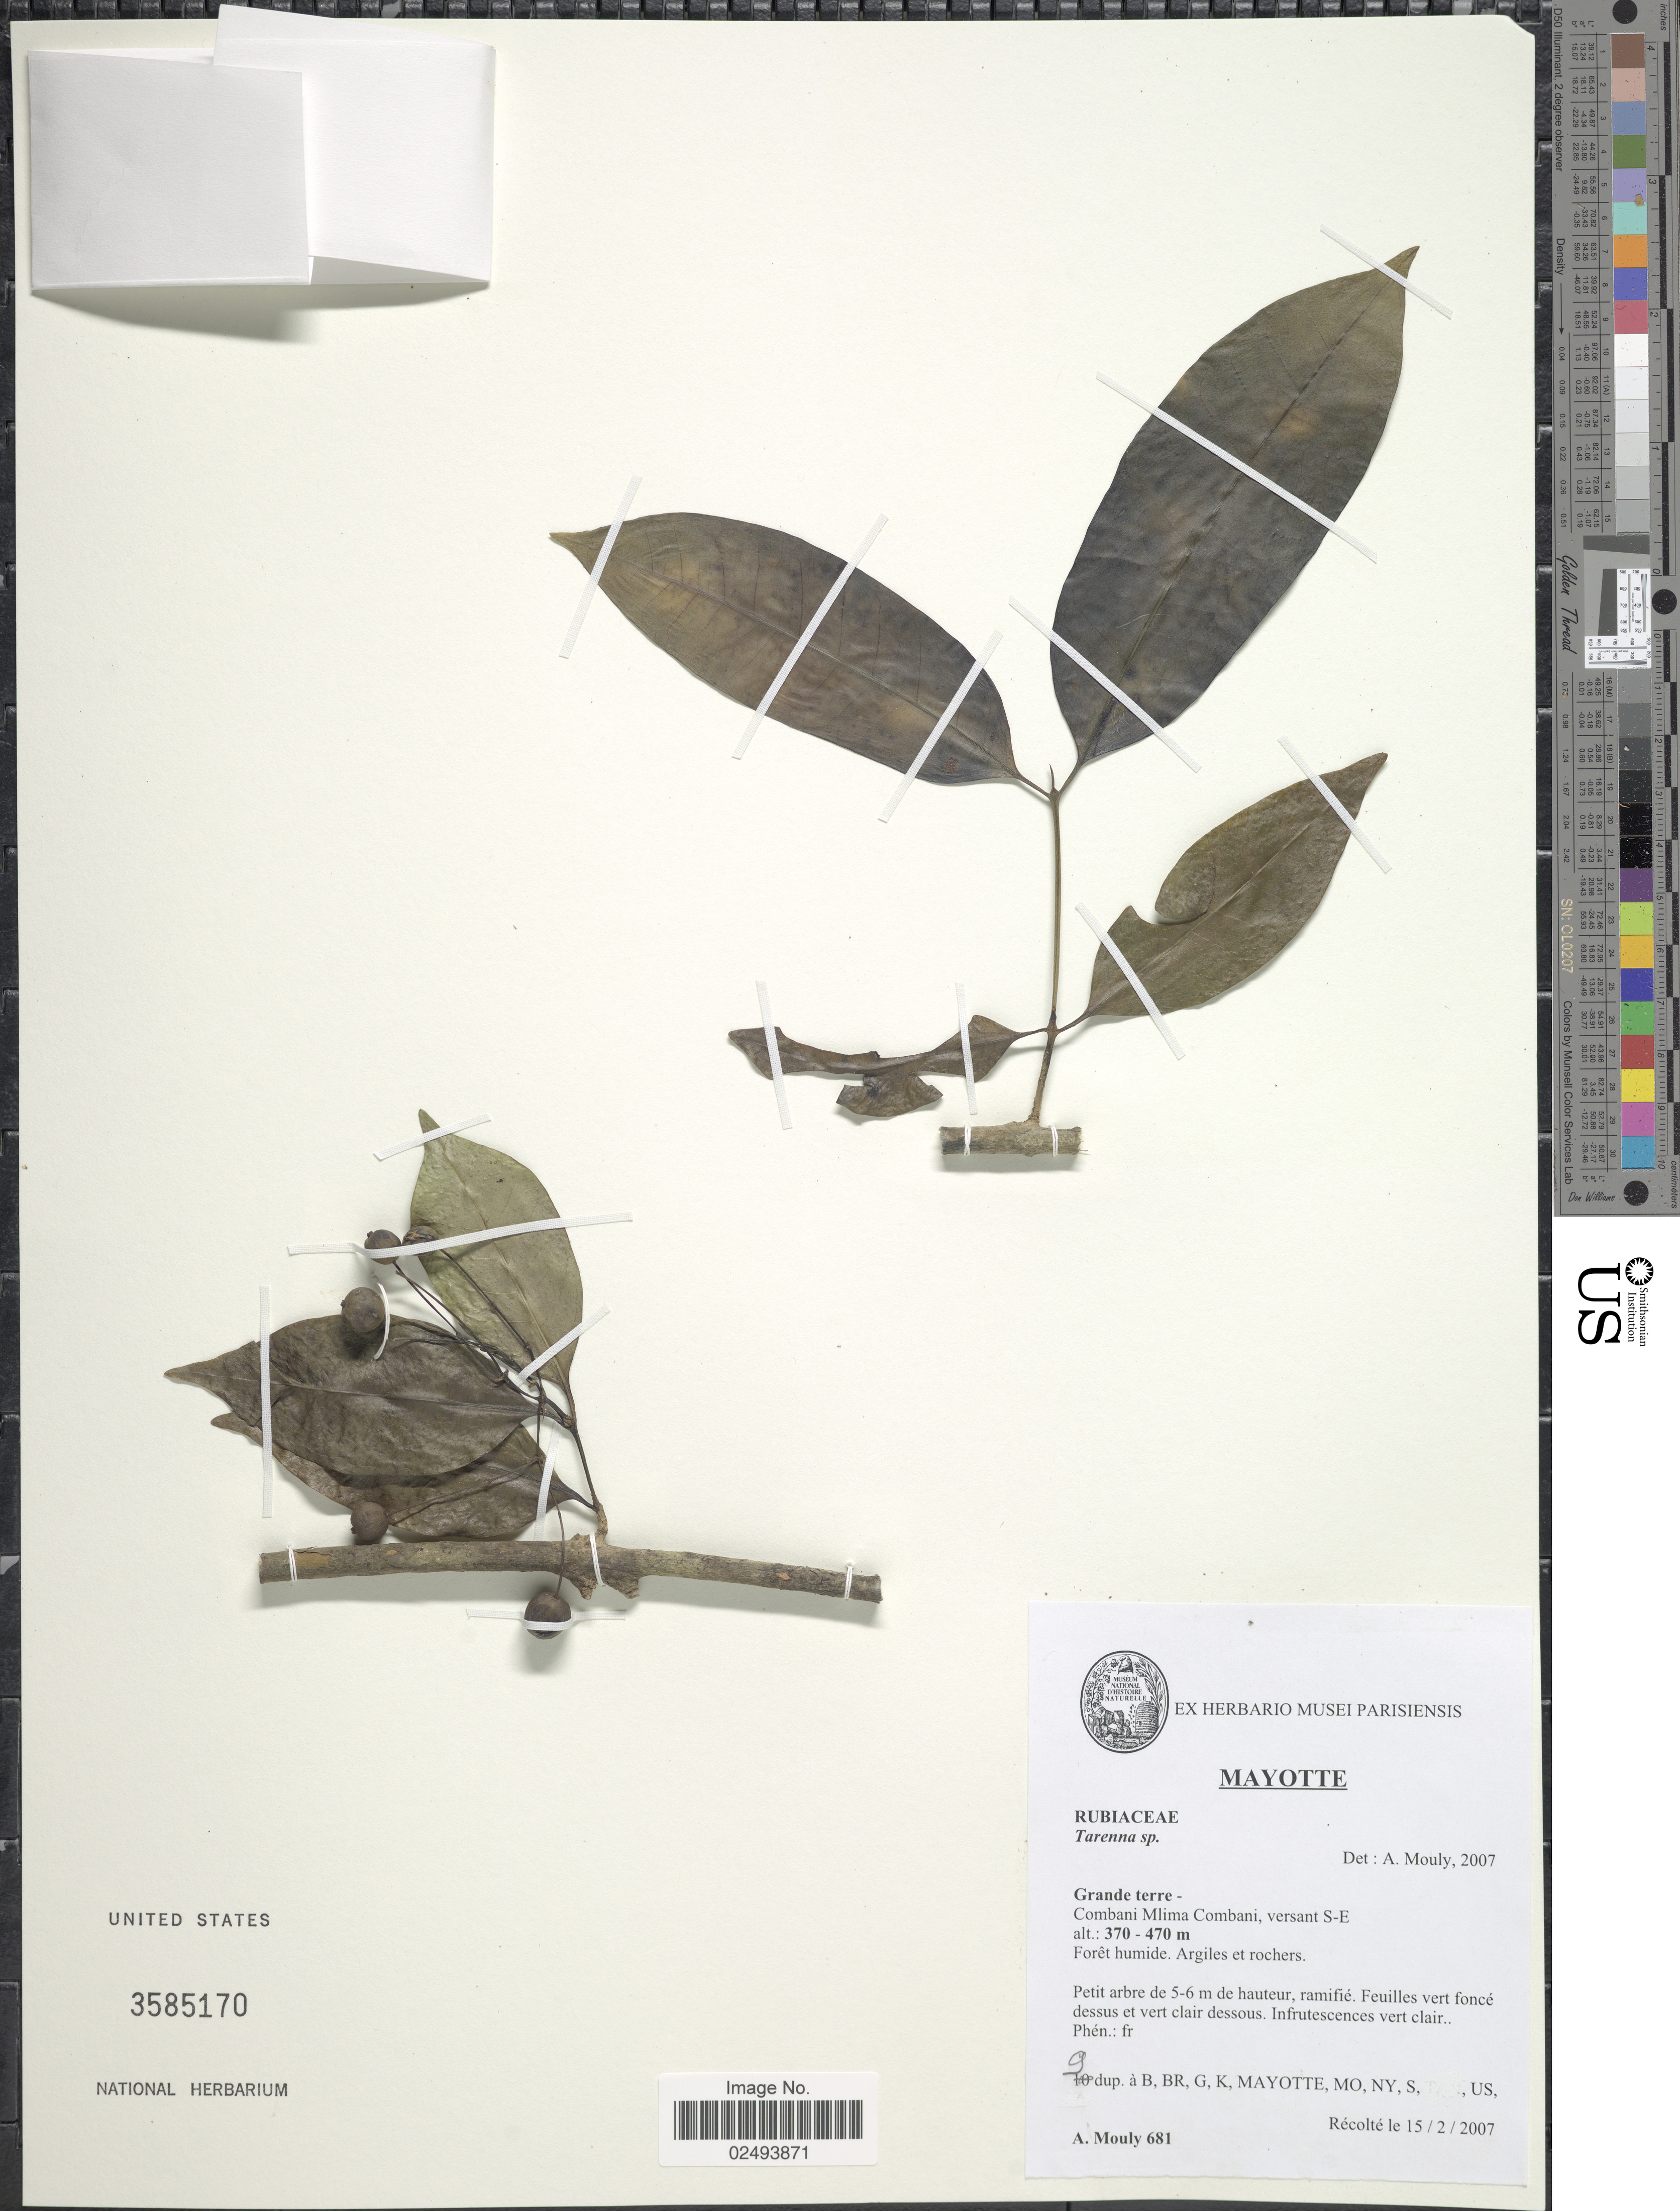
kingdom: Plantae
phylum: Tracheophyta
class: Magnoliopsida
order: Gentianales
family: Rubiaceae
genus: Tarenna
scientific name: Tarenna sp.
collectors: A. Mouly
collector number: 681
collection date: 2007-02-15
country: Comoros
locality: Mayotte. Grande terre- Combani Mlima Combani, versant S-E.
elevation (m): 370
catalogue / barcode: US 3585170